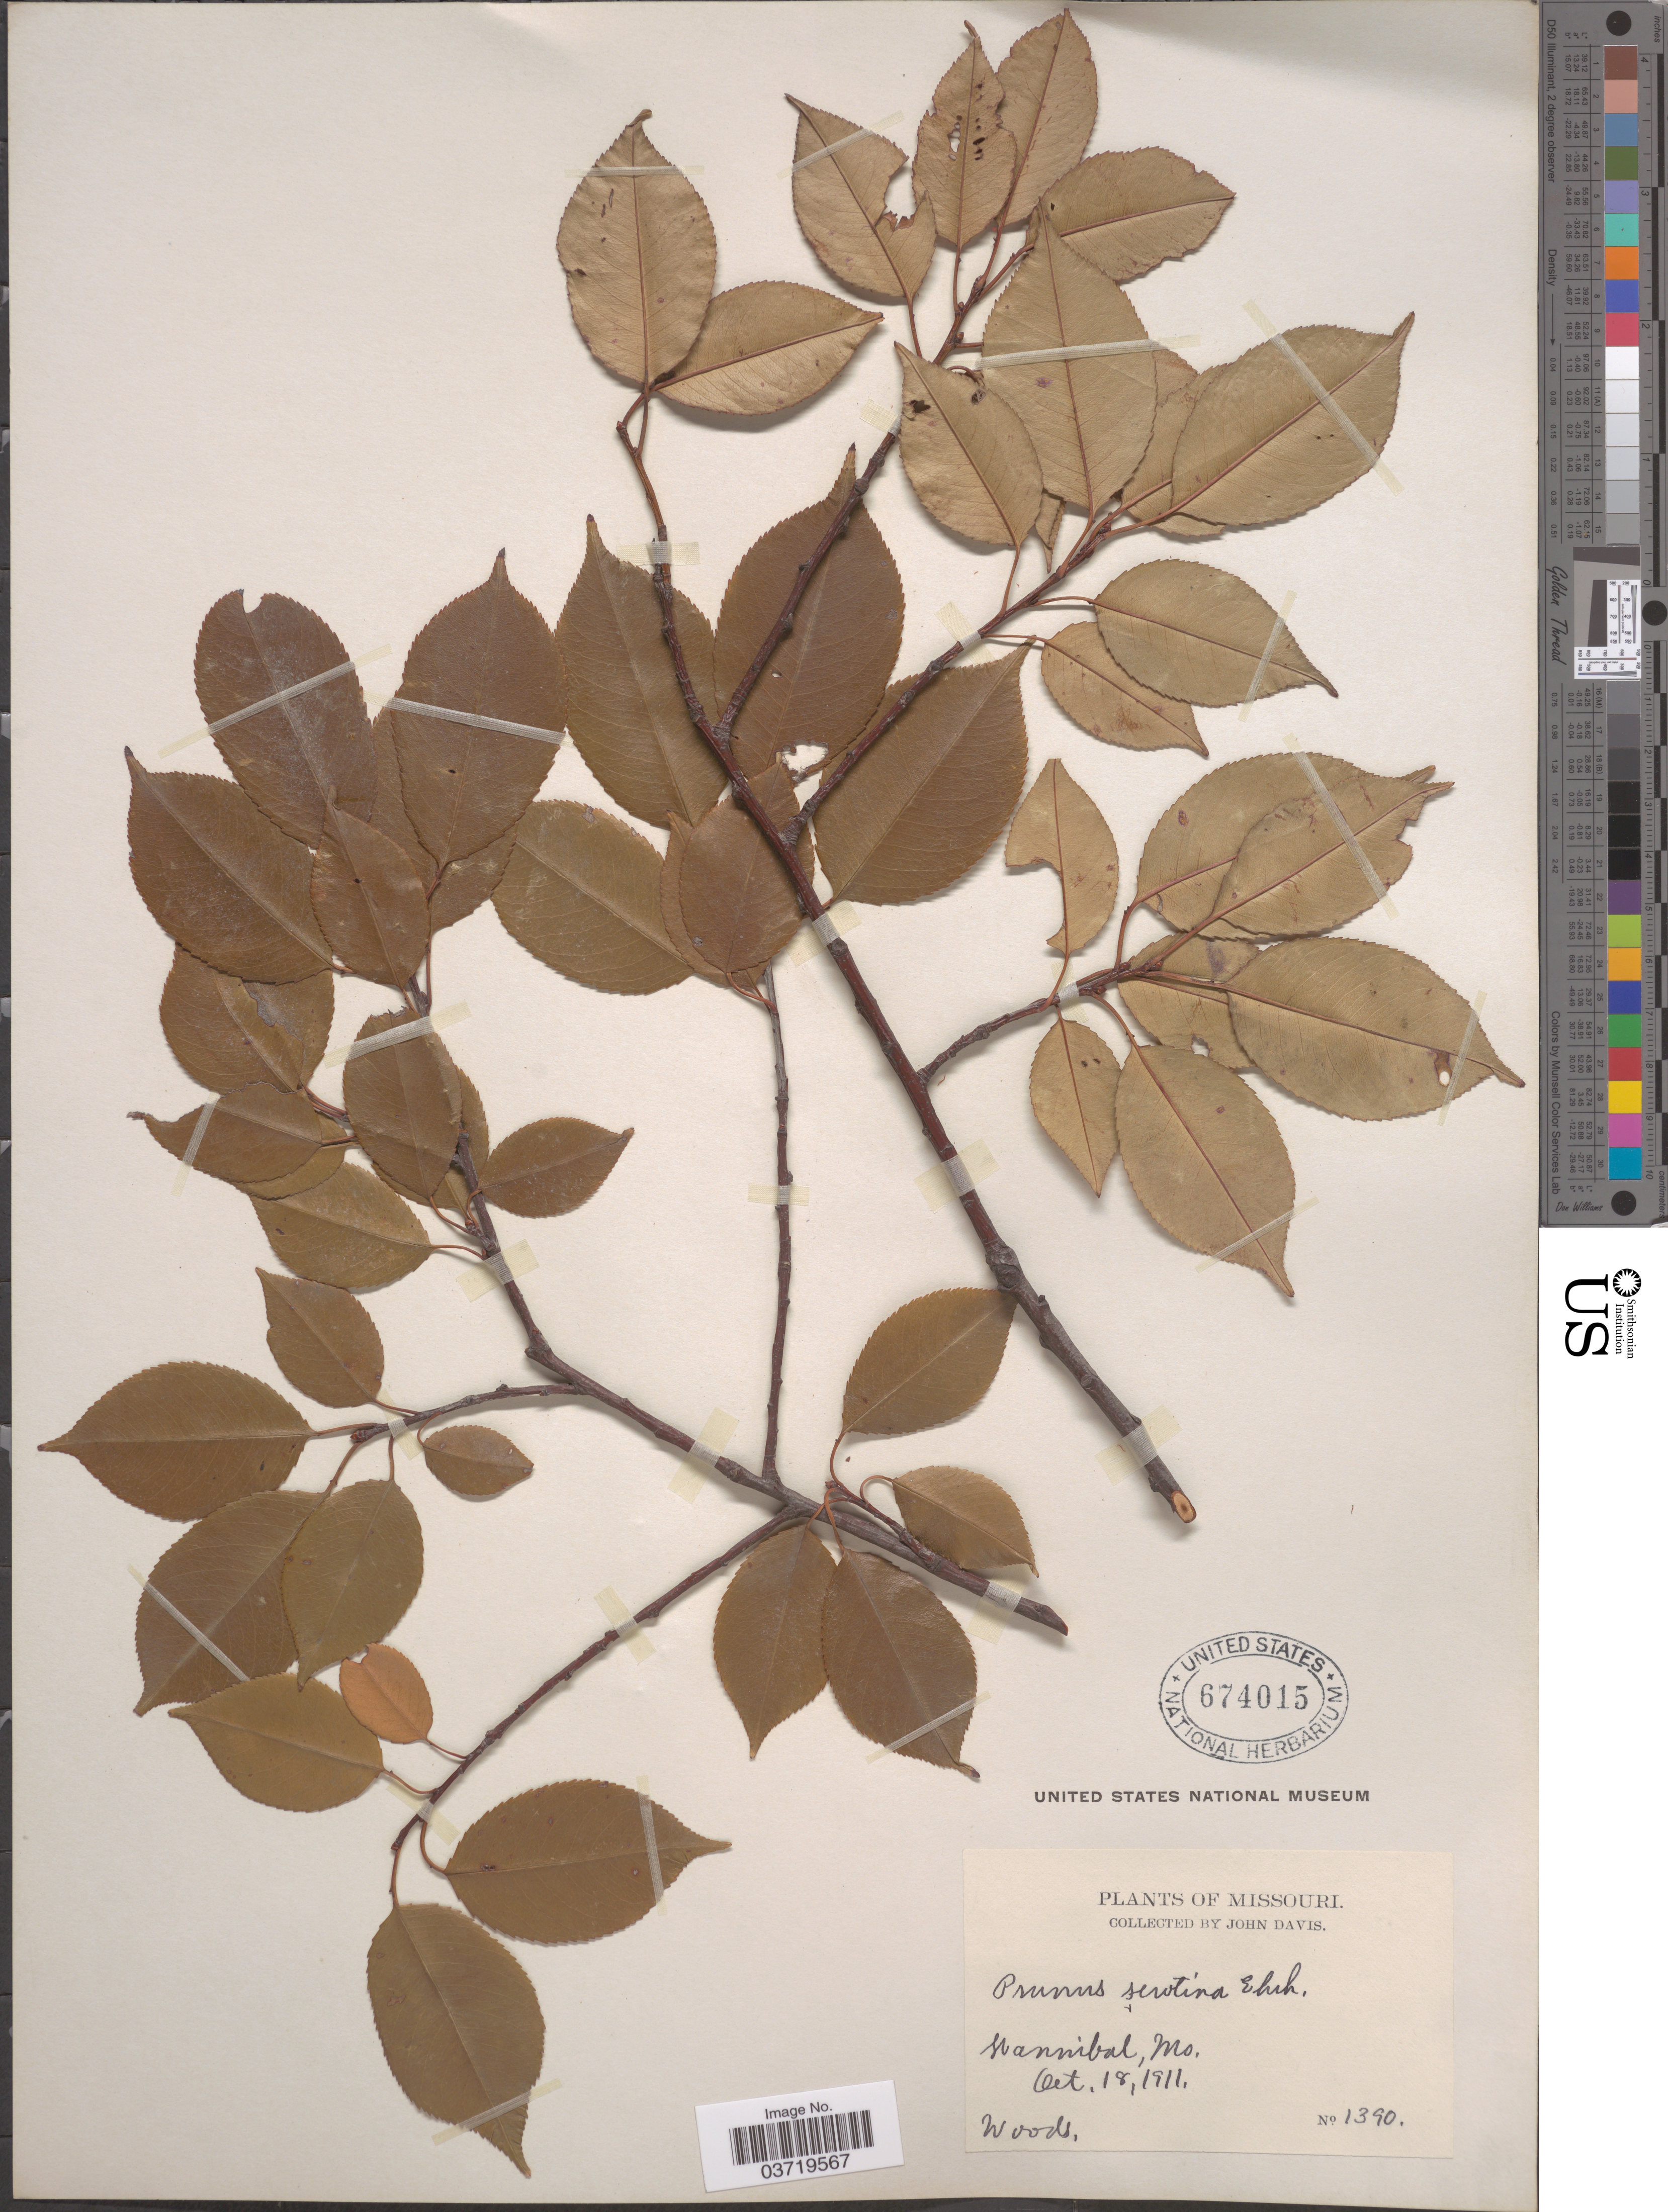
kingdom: Plantae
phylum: Tracheophyta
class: Magnoliopsida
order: Rosales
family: Rosaceae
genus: Prunus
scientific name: Prunus serotina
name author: Ehrh.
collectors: J. Davis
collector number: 1390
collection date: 1911-10-18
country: United States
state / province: Missouri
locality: Hannibal.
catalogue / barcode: US 674015